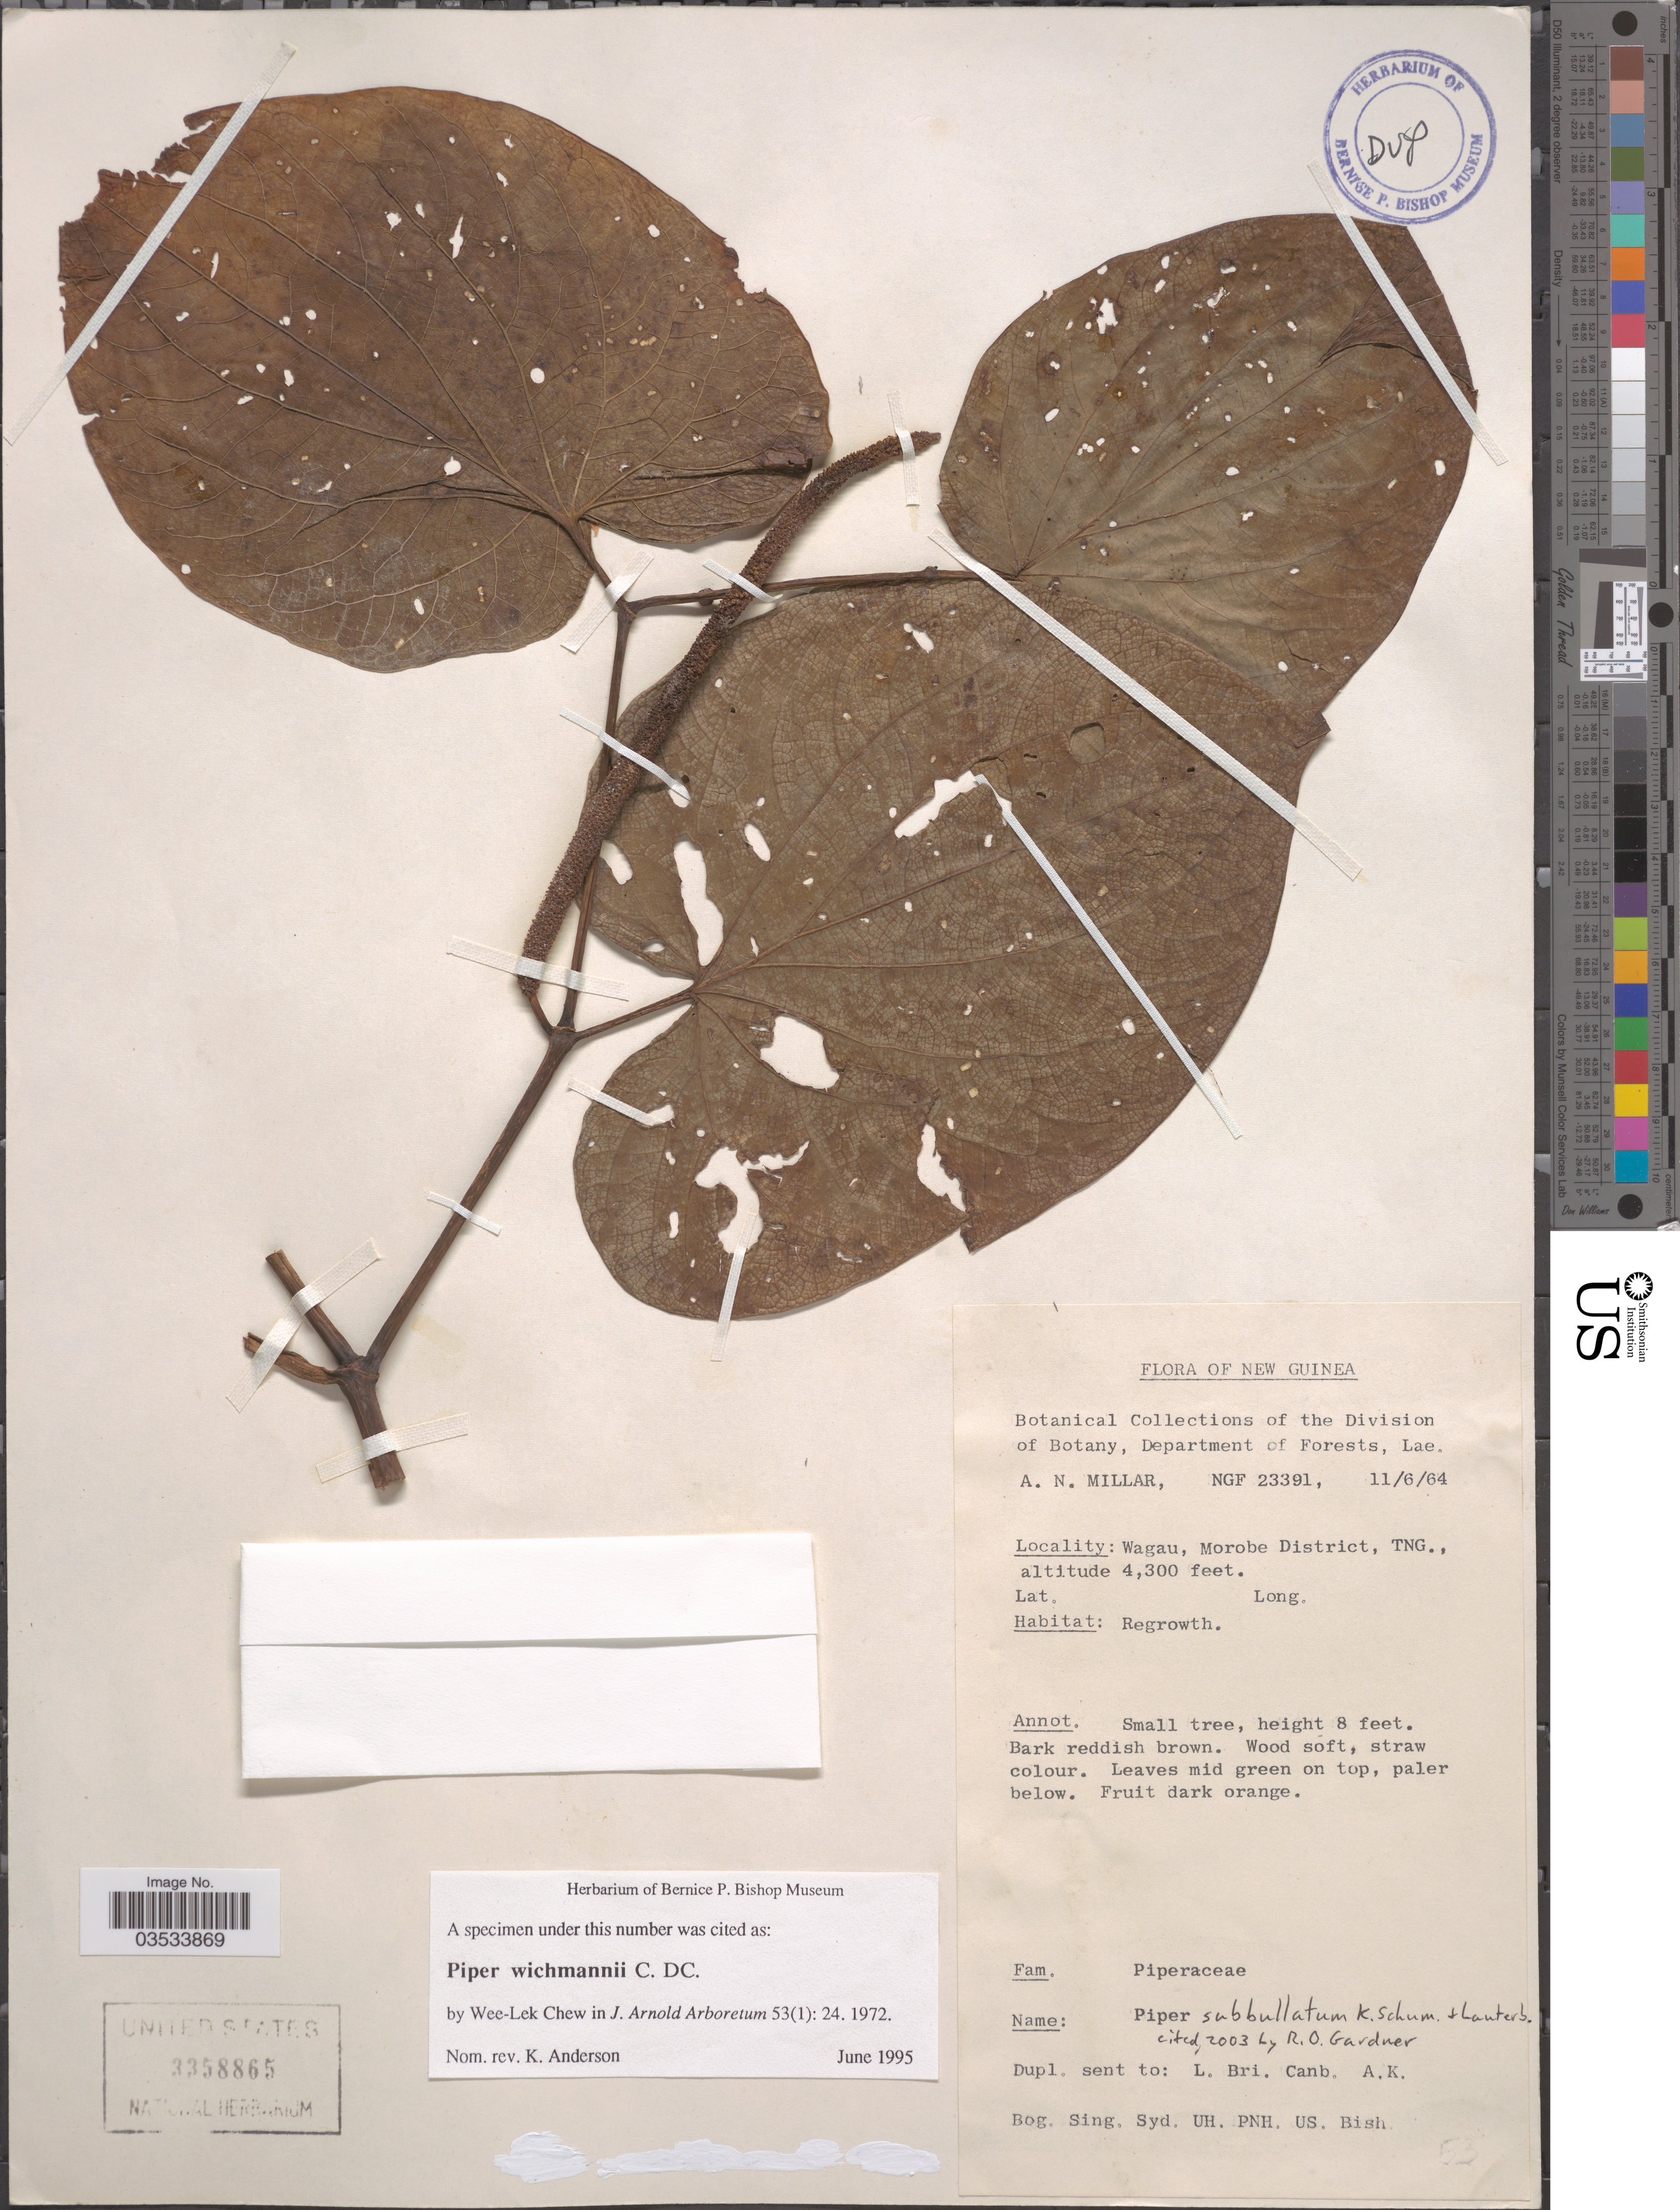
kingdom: Plantae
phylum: Tracheophyta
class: Magnoliopsida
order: Piperales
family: Piperaceae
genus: Piper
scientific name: Piper subbullatum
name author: K. Schum. & Lauterb.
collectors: A. Millar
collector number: NGF 23391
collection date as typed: Transcribed d/m/y: 11/6/64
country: Papua New Guinea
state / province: Morobe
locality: New Guinea. Wagau, Morobe District, TNG.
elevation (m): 1311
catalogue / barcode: US 3358865